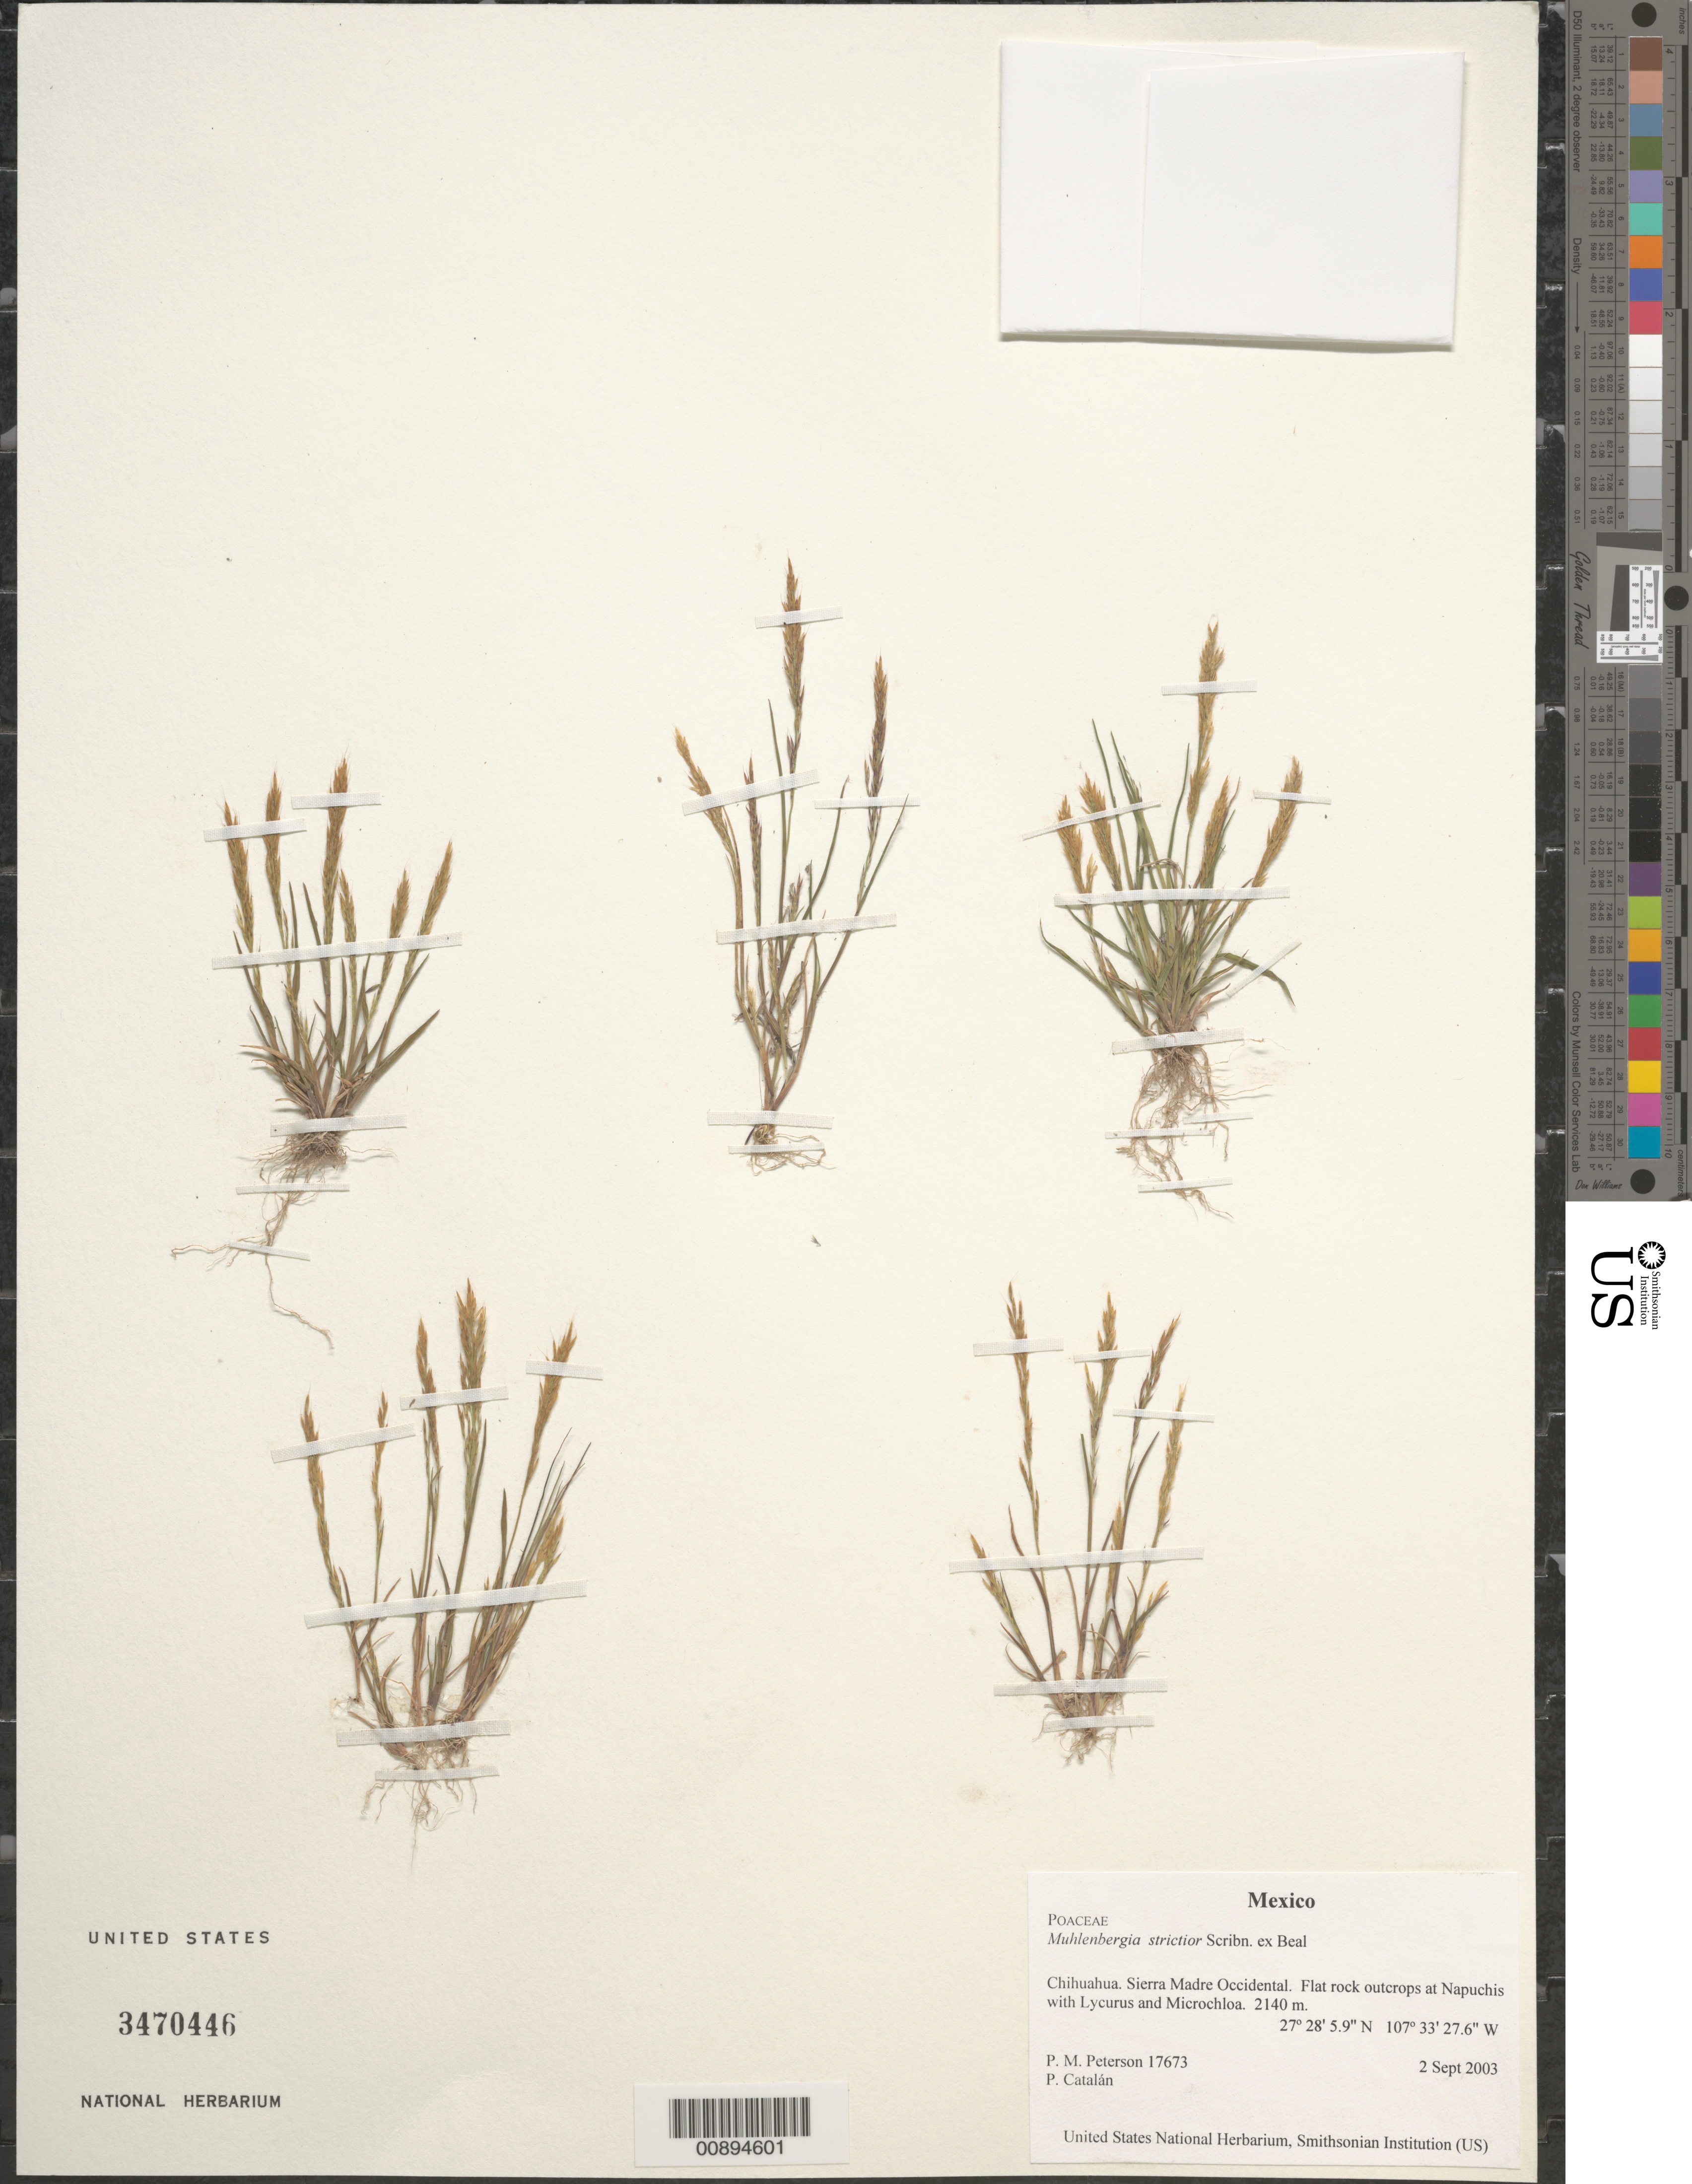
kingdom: Plantae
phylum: Tracheophyta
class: Liliopsida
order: Poales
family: Poaceae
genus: Muhlenbergia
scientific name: Muhlenbergia strictior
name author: Scribn. ex W.J. Beal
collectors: P. M. Peterson & P. Catalán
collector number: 17673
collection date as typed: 02 Sep 2003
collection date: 2003-09-02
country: Mexico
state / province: Chihuahua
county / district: Sierra Madre Occidental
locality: Flat rock outcrops at Napuchis with Lycurus and Microchloa.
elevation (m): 2140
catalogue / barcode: US 3470446